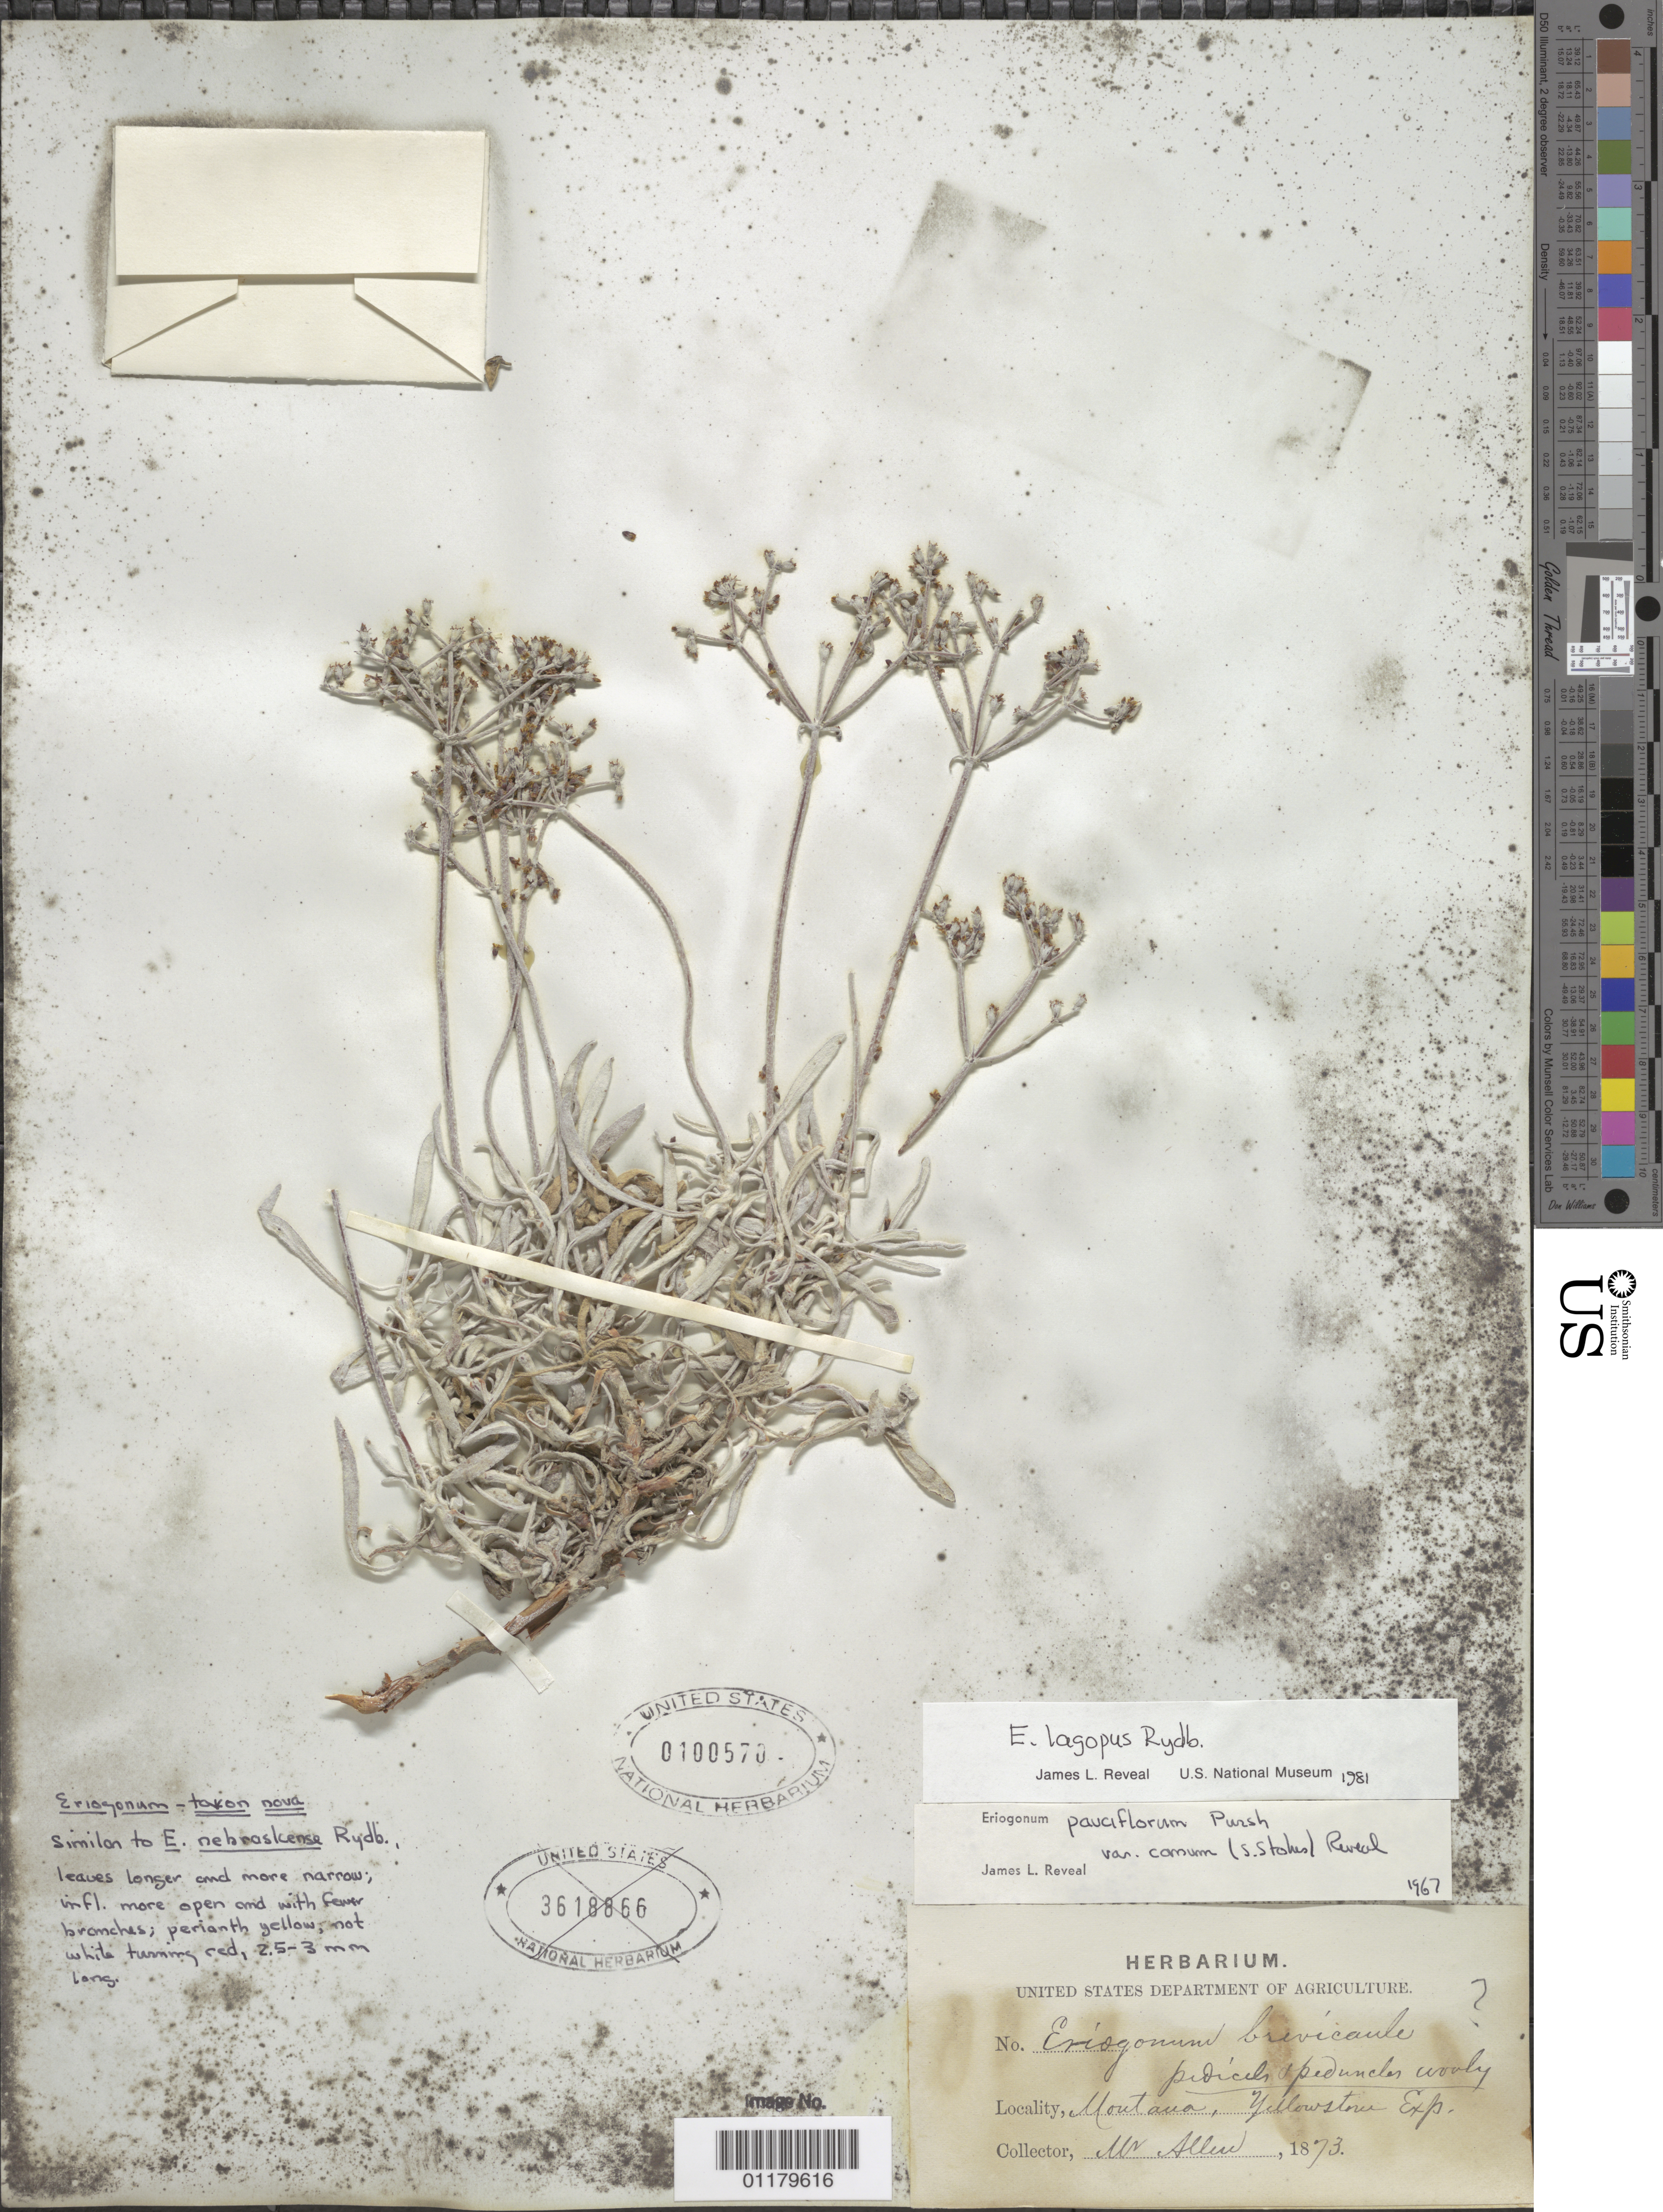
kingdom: Plantae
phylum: Tracheophyta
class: Magnoliopsida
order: Caryophyllales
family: Polygonaceae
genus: Eriogonum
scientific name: Eriogonum lagopus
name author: Rydb.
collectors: -- Allen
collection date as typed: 1873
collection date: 1873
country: United States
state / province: Montana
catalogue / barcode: US 100570